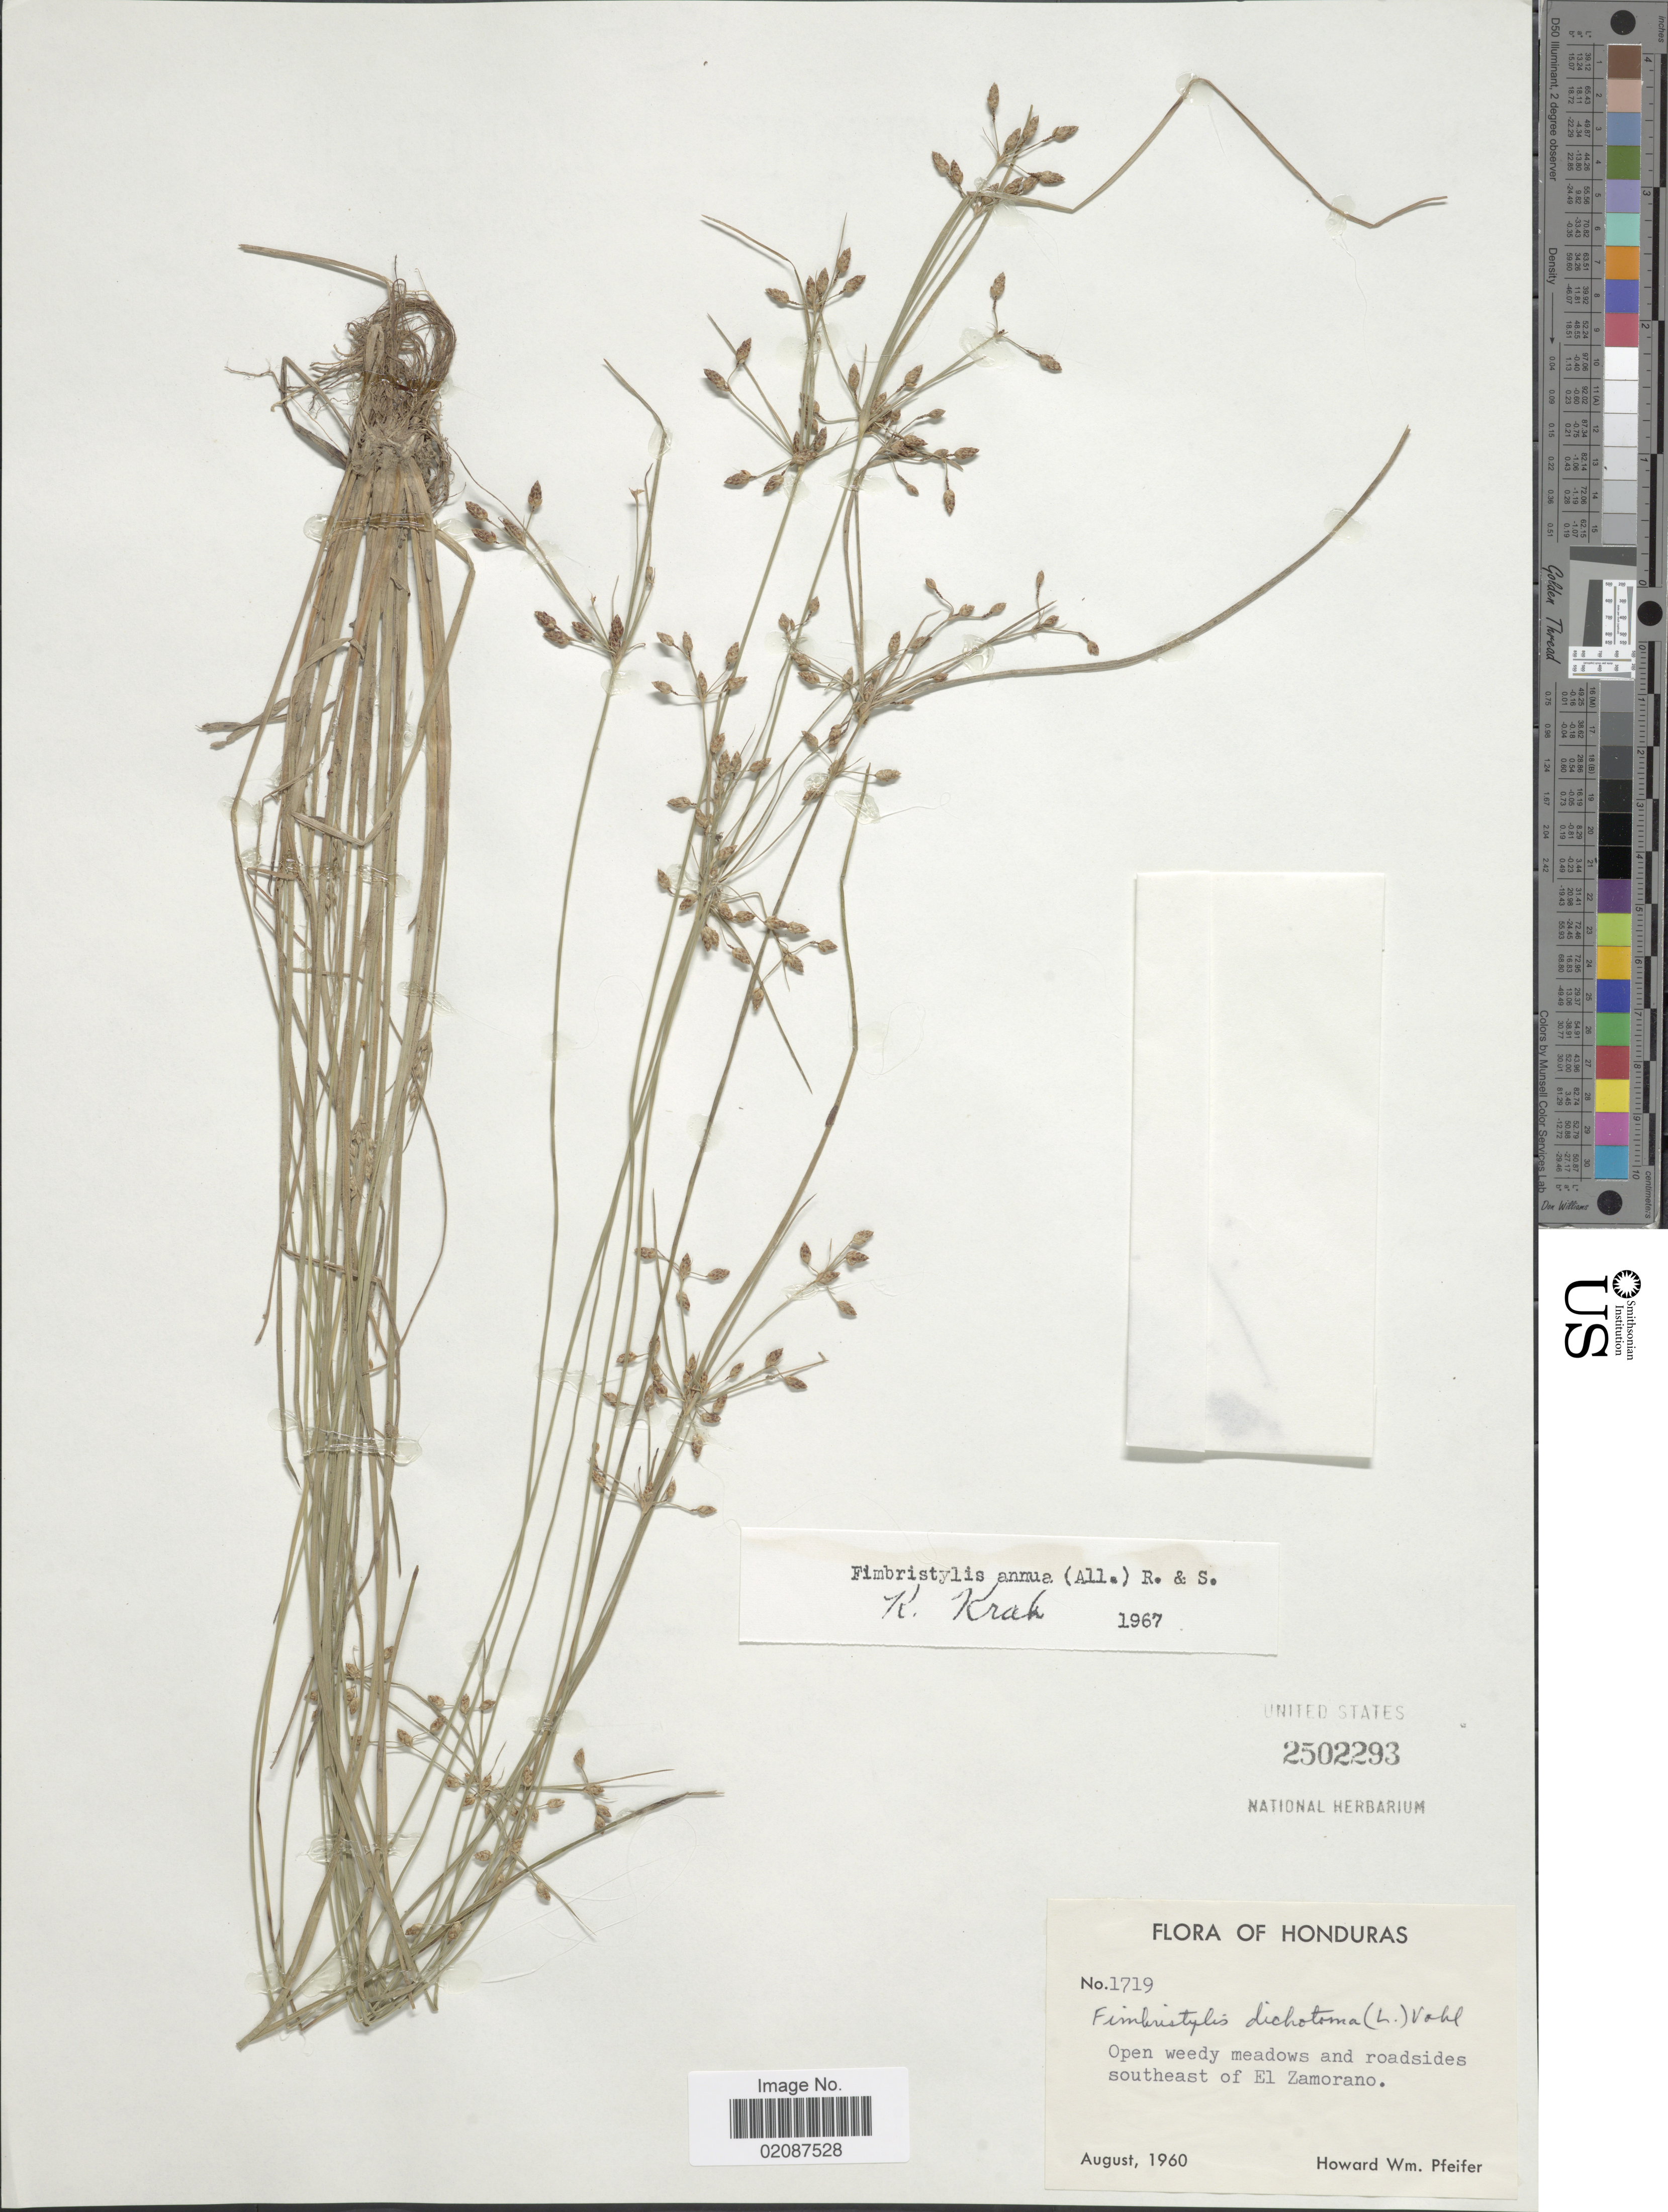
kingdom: Plantae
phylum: Tracheophyta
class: Liliopsida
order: Poales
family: Cyperaceae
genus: Fimbristylis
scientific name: Fimbristylis annua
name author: (All.) Roem. & Schult.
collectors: H. W. Pfeifer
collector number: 1719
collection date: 1960-08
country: Honduras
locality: Open weedy meadows and roadsides southeast of El Zamorano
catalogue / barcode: US 2502293